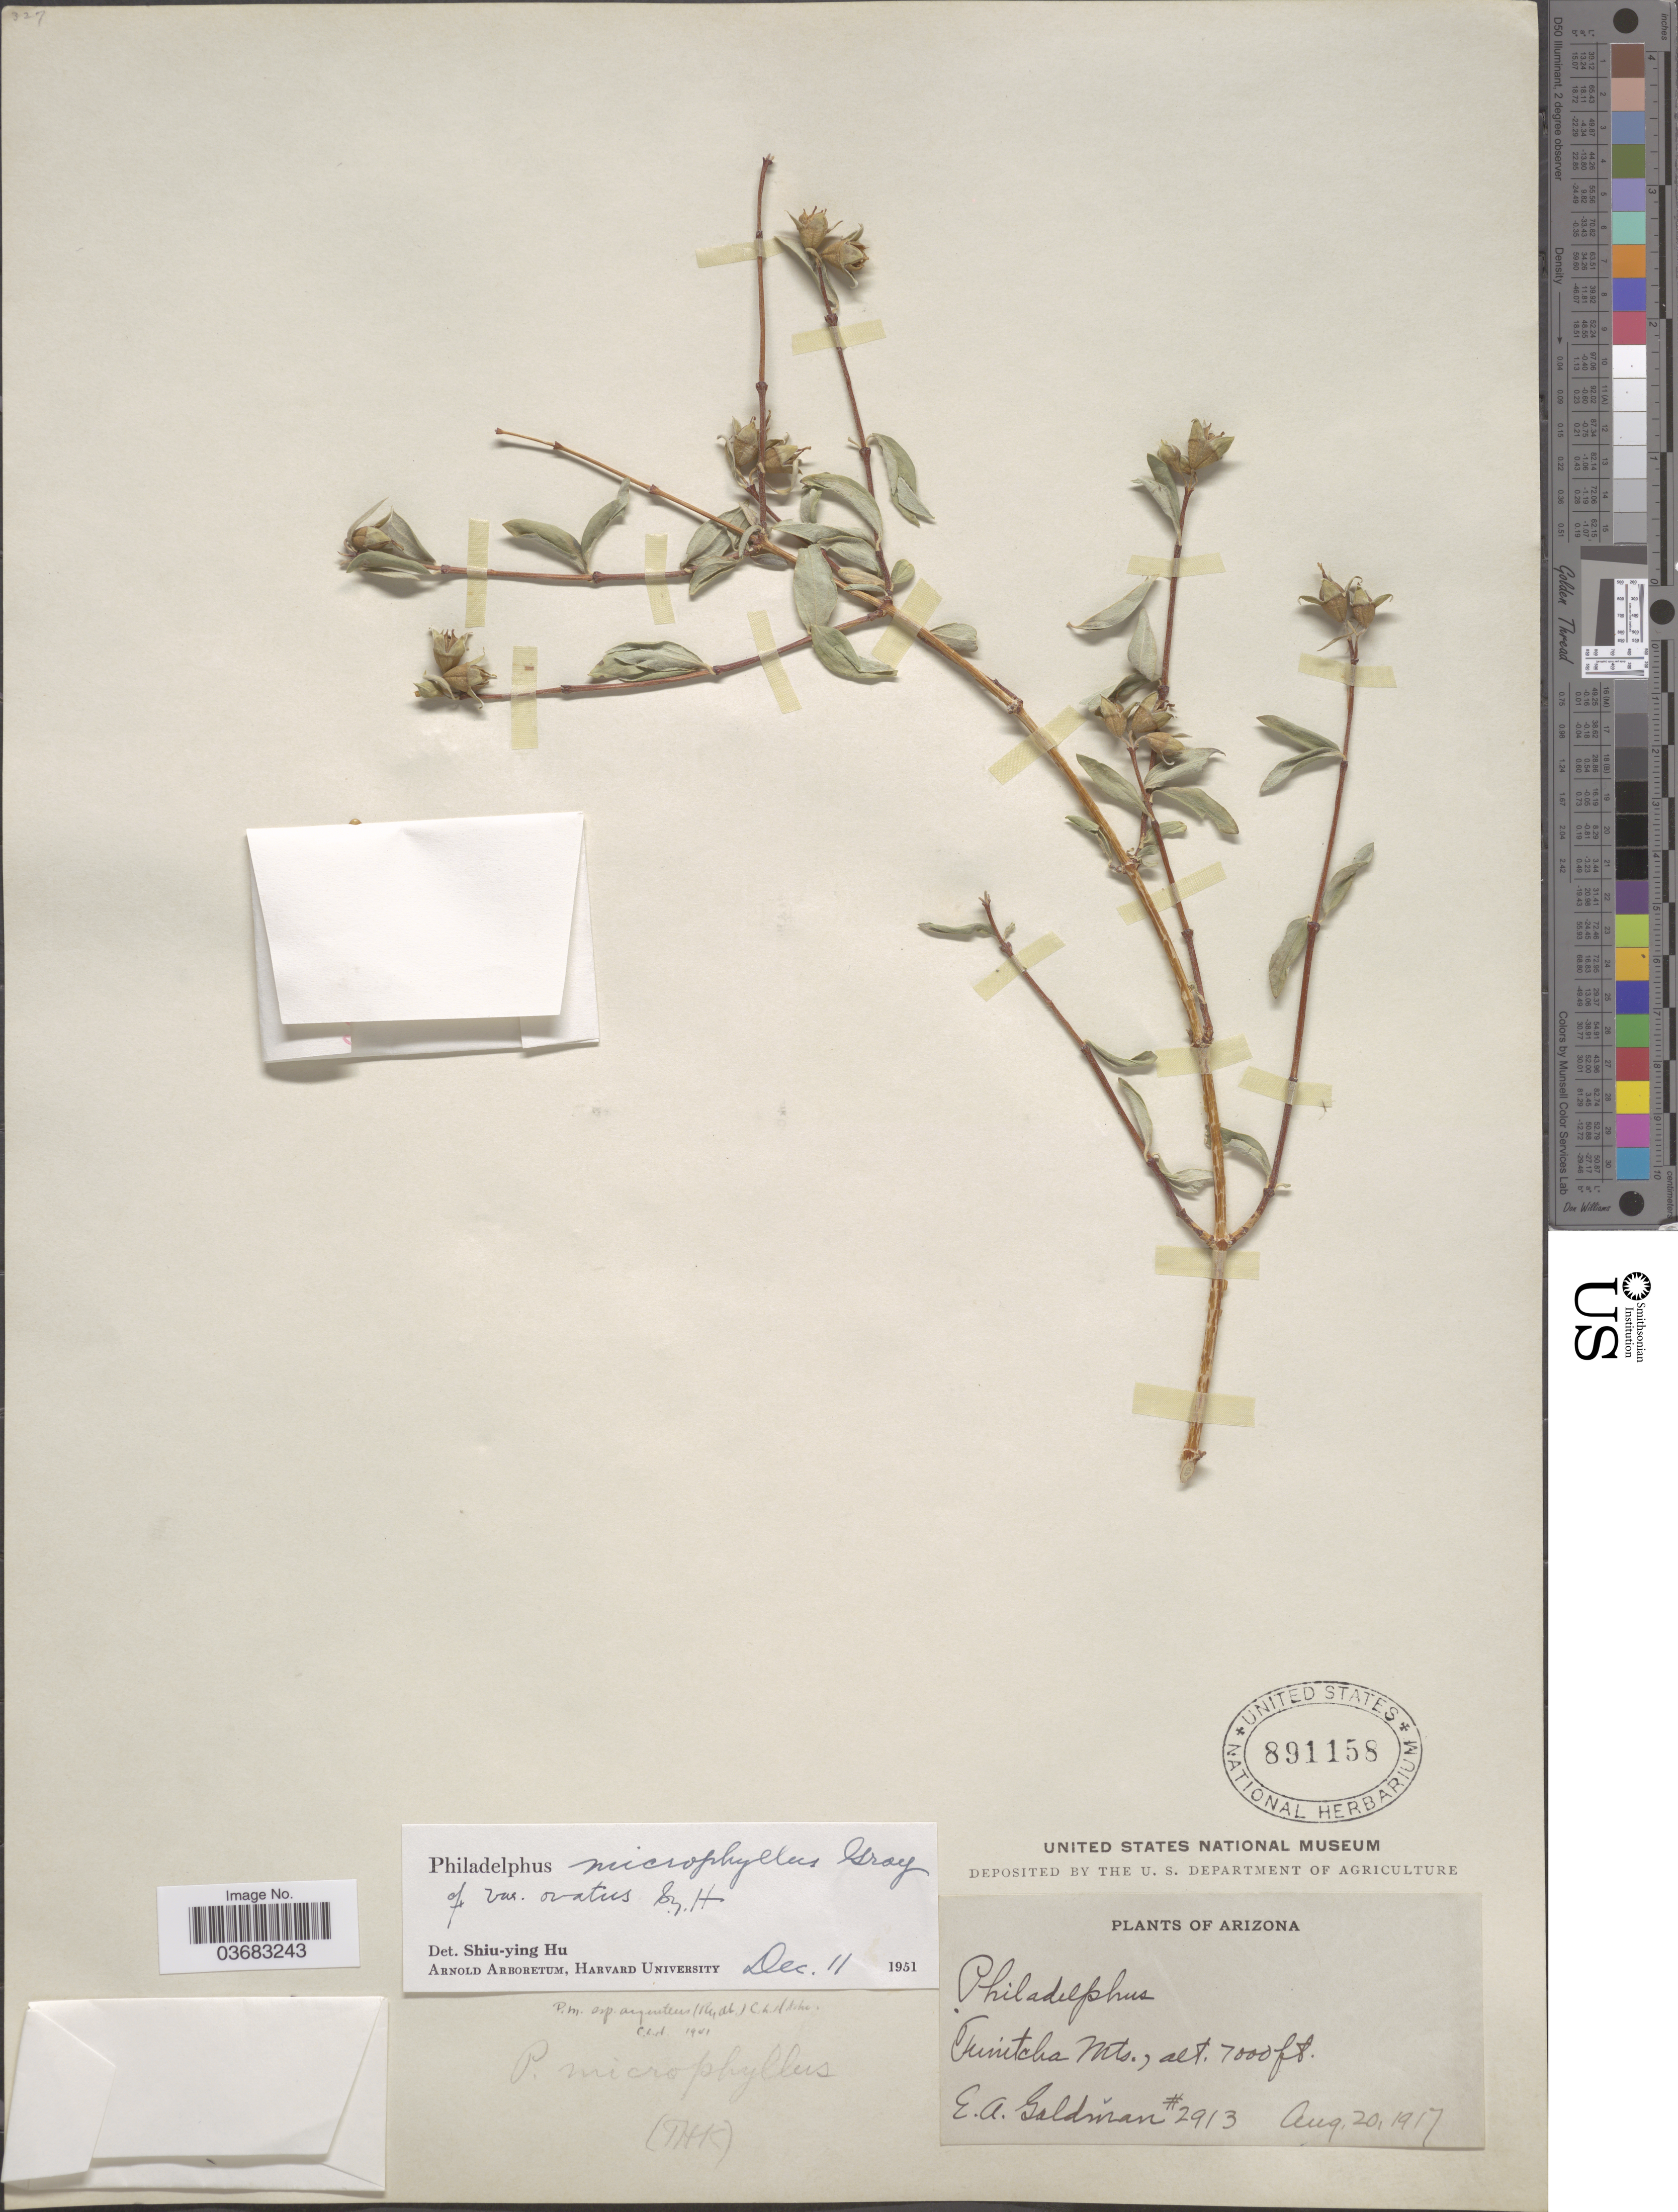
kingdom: Plantae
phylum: Tracheophyta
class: Magnoliopsida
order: Cornales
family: Hydrangeaceae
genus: Philadelphus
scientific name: Philadelphus microphyllus var. ovatus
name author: S.Y. Hu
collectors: E. A. Goldman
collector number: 2913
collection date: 1917-08-20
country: United States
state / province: Arizona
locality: Tunitcha Mts.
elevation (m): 2134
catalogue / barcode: US 891158